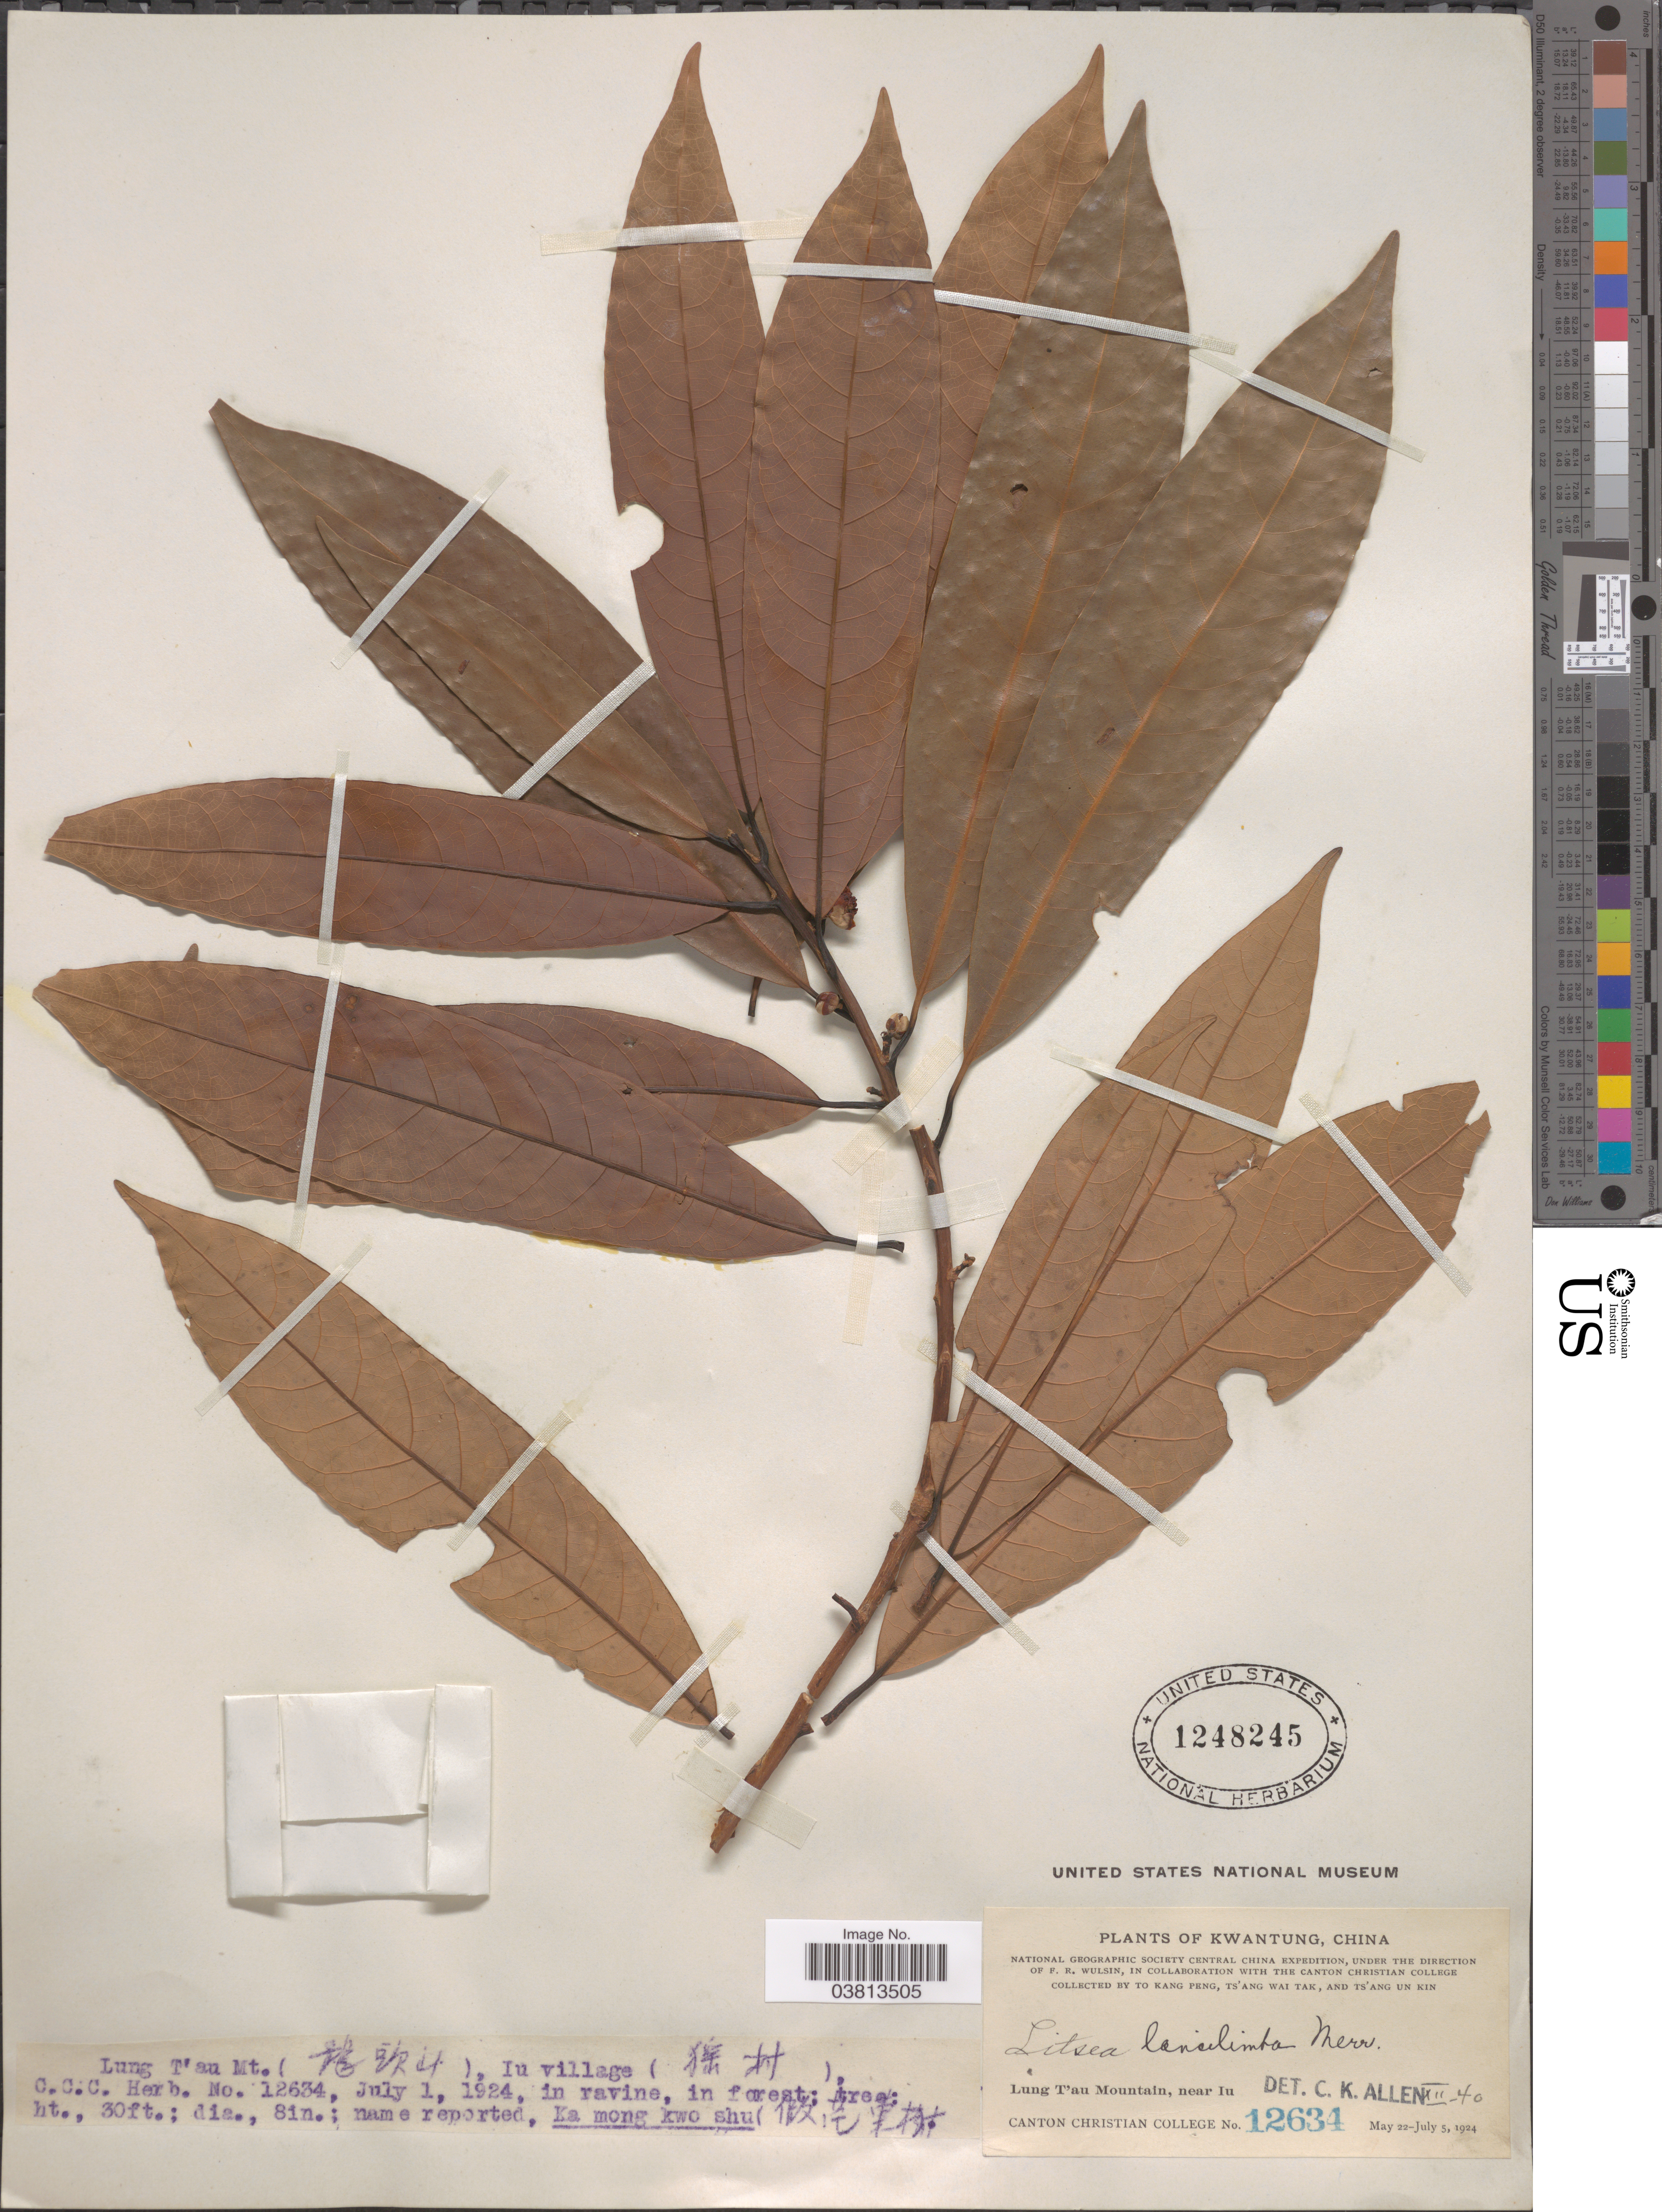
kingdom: Plantae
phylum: Tracheophyta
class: Magnoliopsida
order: Laurales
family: Lauraceae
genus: Litsea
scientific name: Litsea lancilimba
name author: Merr.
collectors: To Kang P'eng, W. T. Tsang & Ts' Ang Un Kin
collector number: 12634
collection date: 1924-07-01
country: China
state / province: Guangdong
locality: Kwantung. Lung T'au Mountain, near Iu. Lung T'au Mt. (X), Iu village (X).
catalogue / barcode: US 1248245